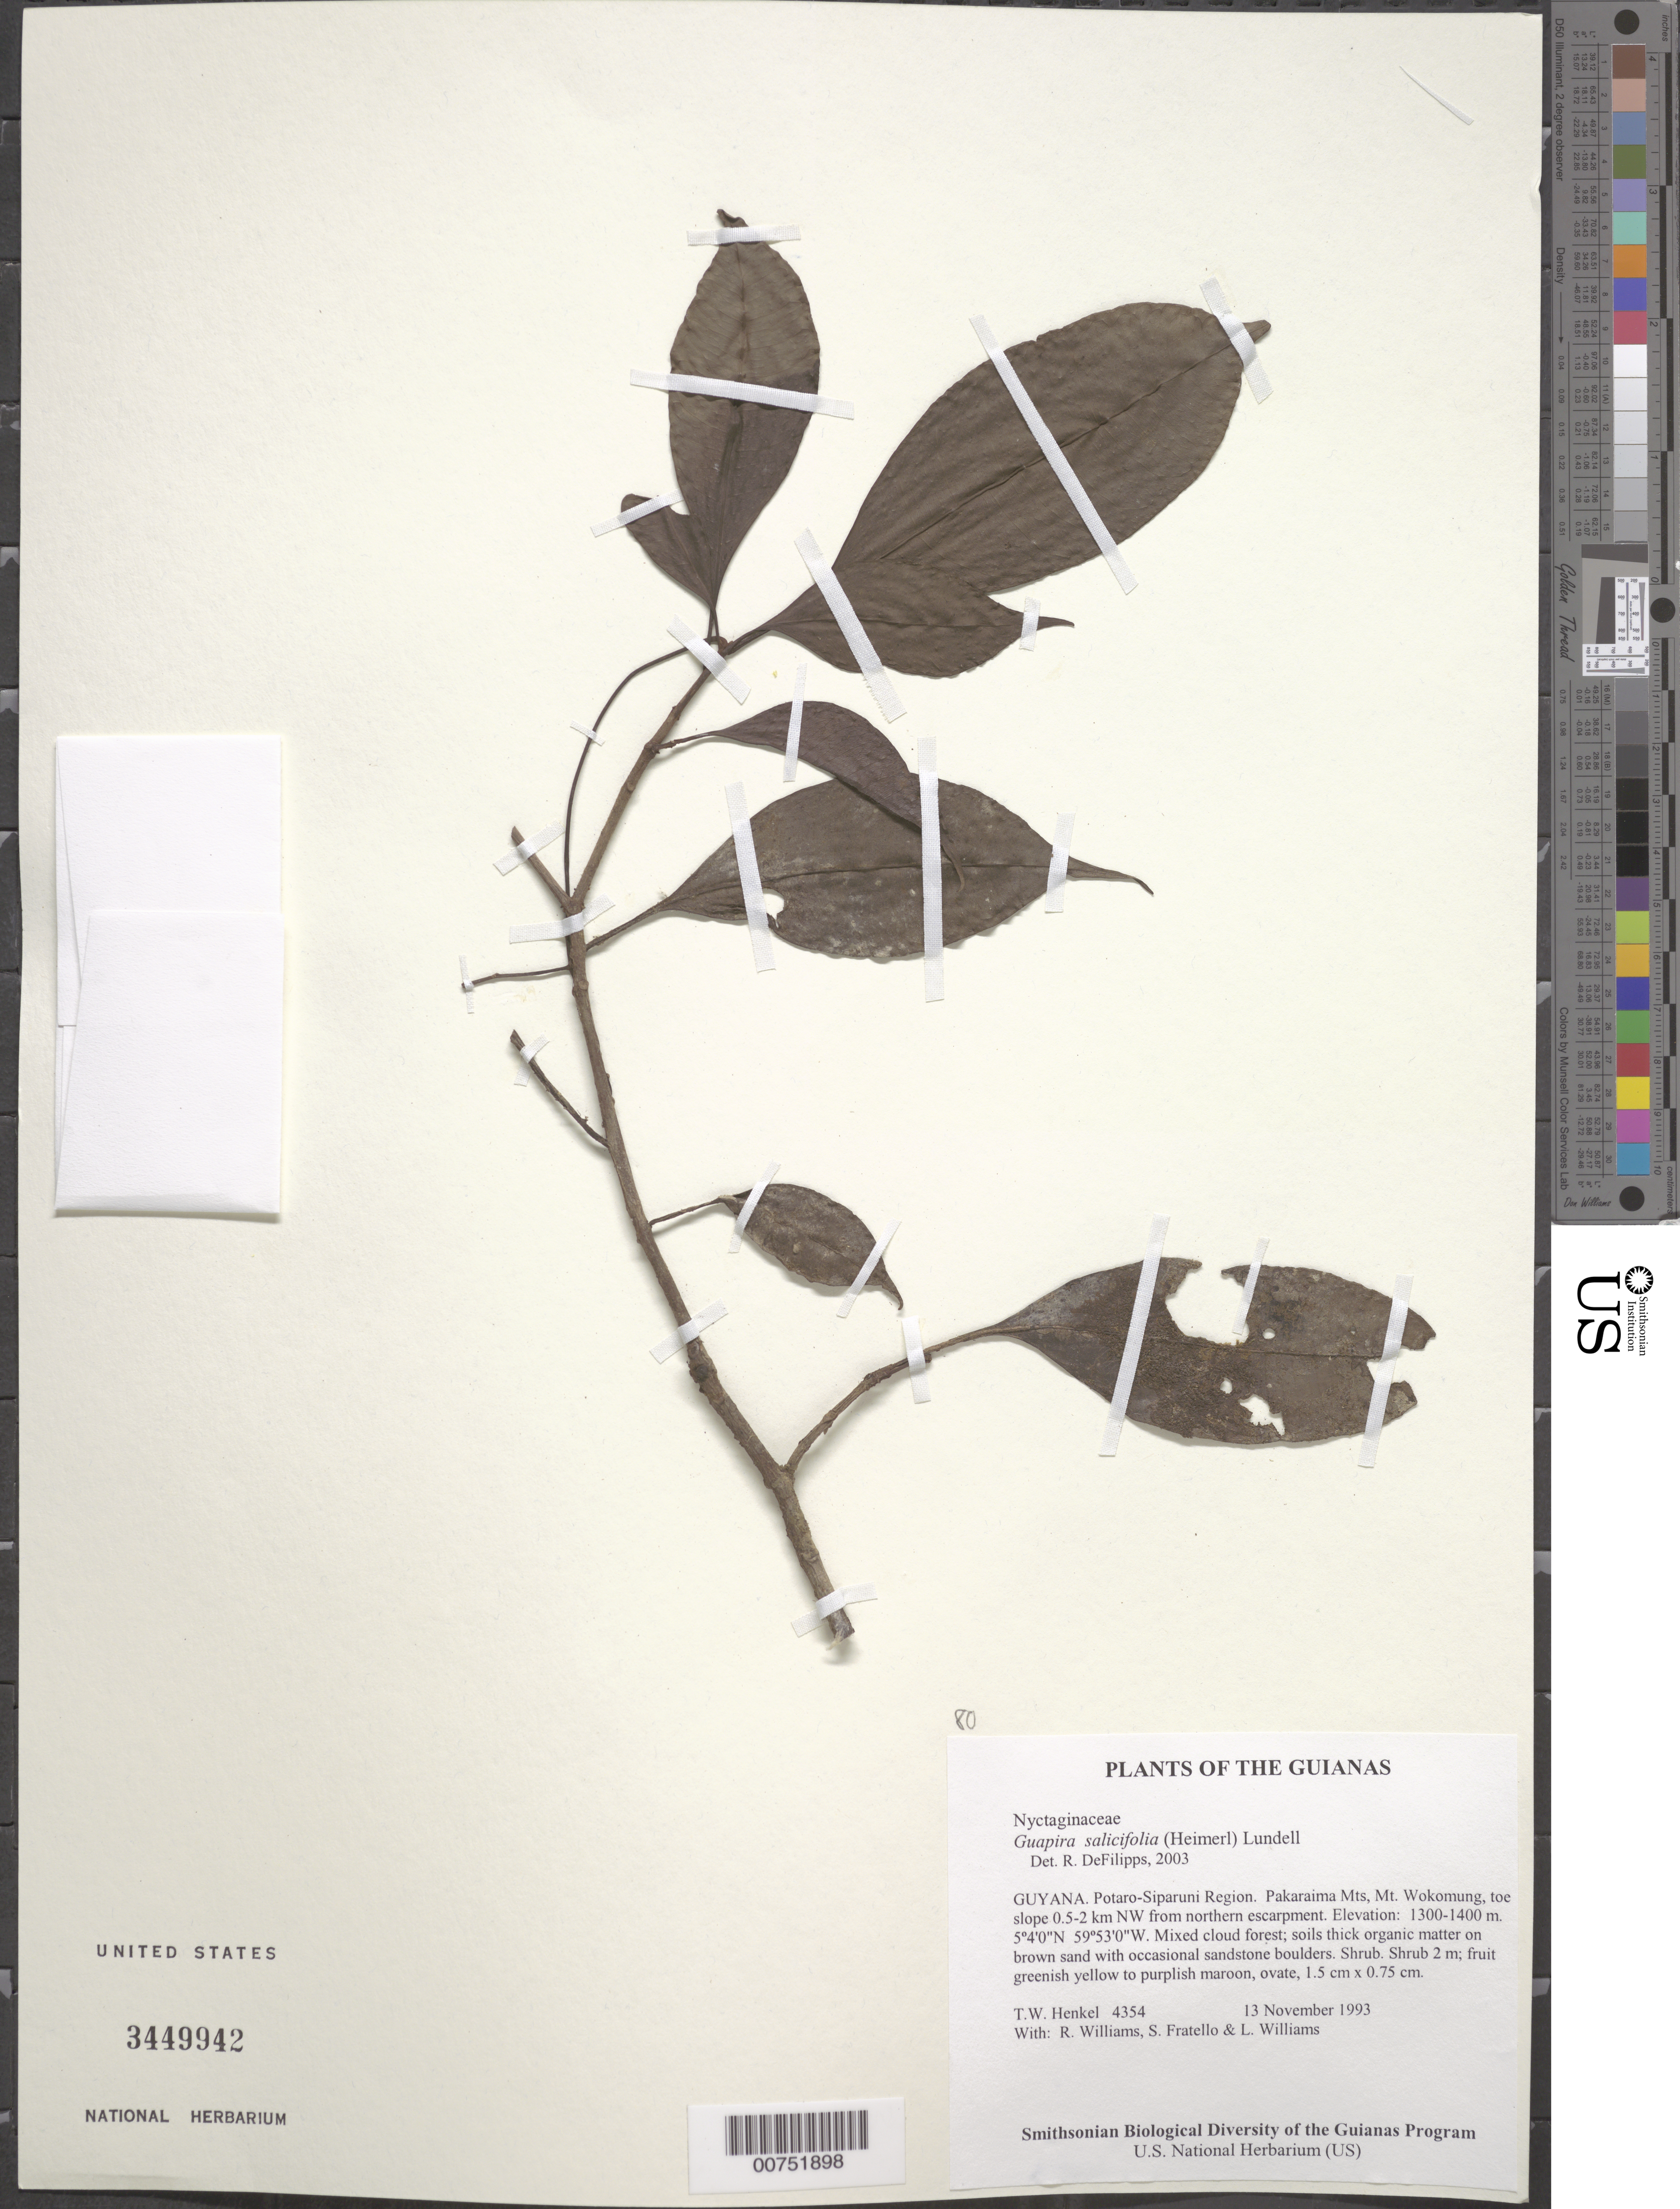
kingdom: Plantae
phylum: Tracheophyta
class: Magnoliopsida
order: Caryophyllales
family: Nyctaginaceae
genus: Guapira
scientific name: Guapira salicifolia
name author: (Heimerl) Lundell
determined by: DeFilipps, R. A.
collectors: T. Henkel, R. Williams, S. Fratello & L. Williams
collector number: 4354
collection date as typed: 13 November 1993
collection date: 1993-11-13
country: Guyana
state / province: Potaro-Siparuni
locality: Pakaraima Mts, Mt. Wokomung, toe slope 0.5-2 km NW from northern escarpment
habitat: Mixed cloud forest; soils thick organic matter on brown sand with occasional sandstone boulders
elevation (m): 1300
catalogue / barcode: US 3449942